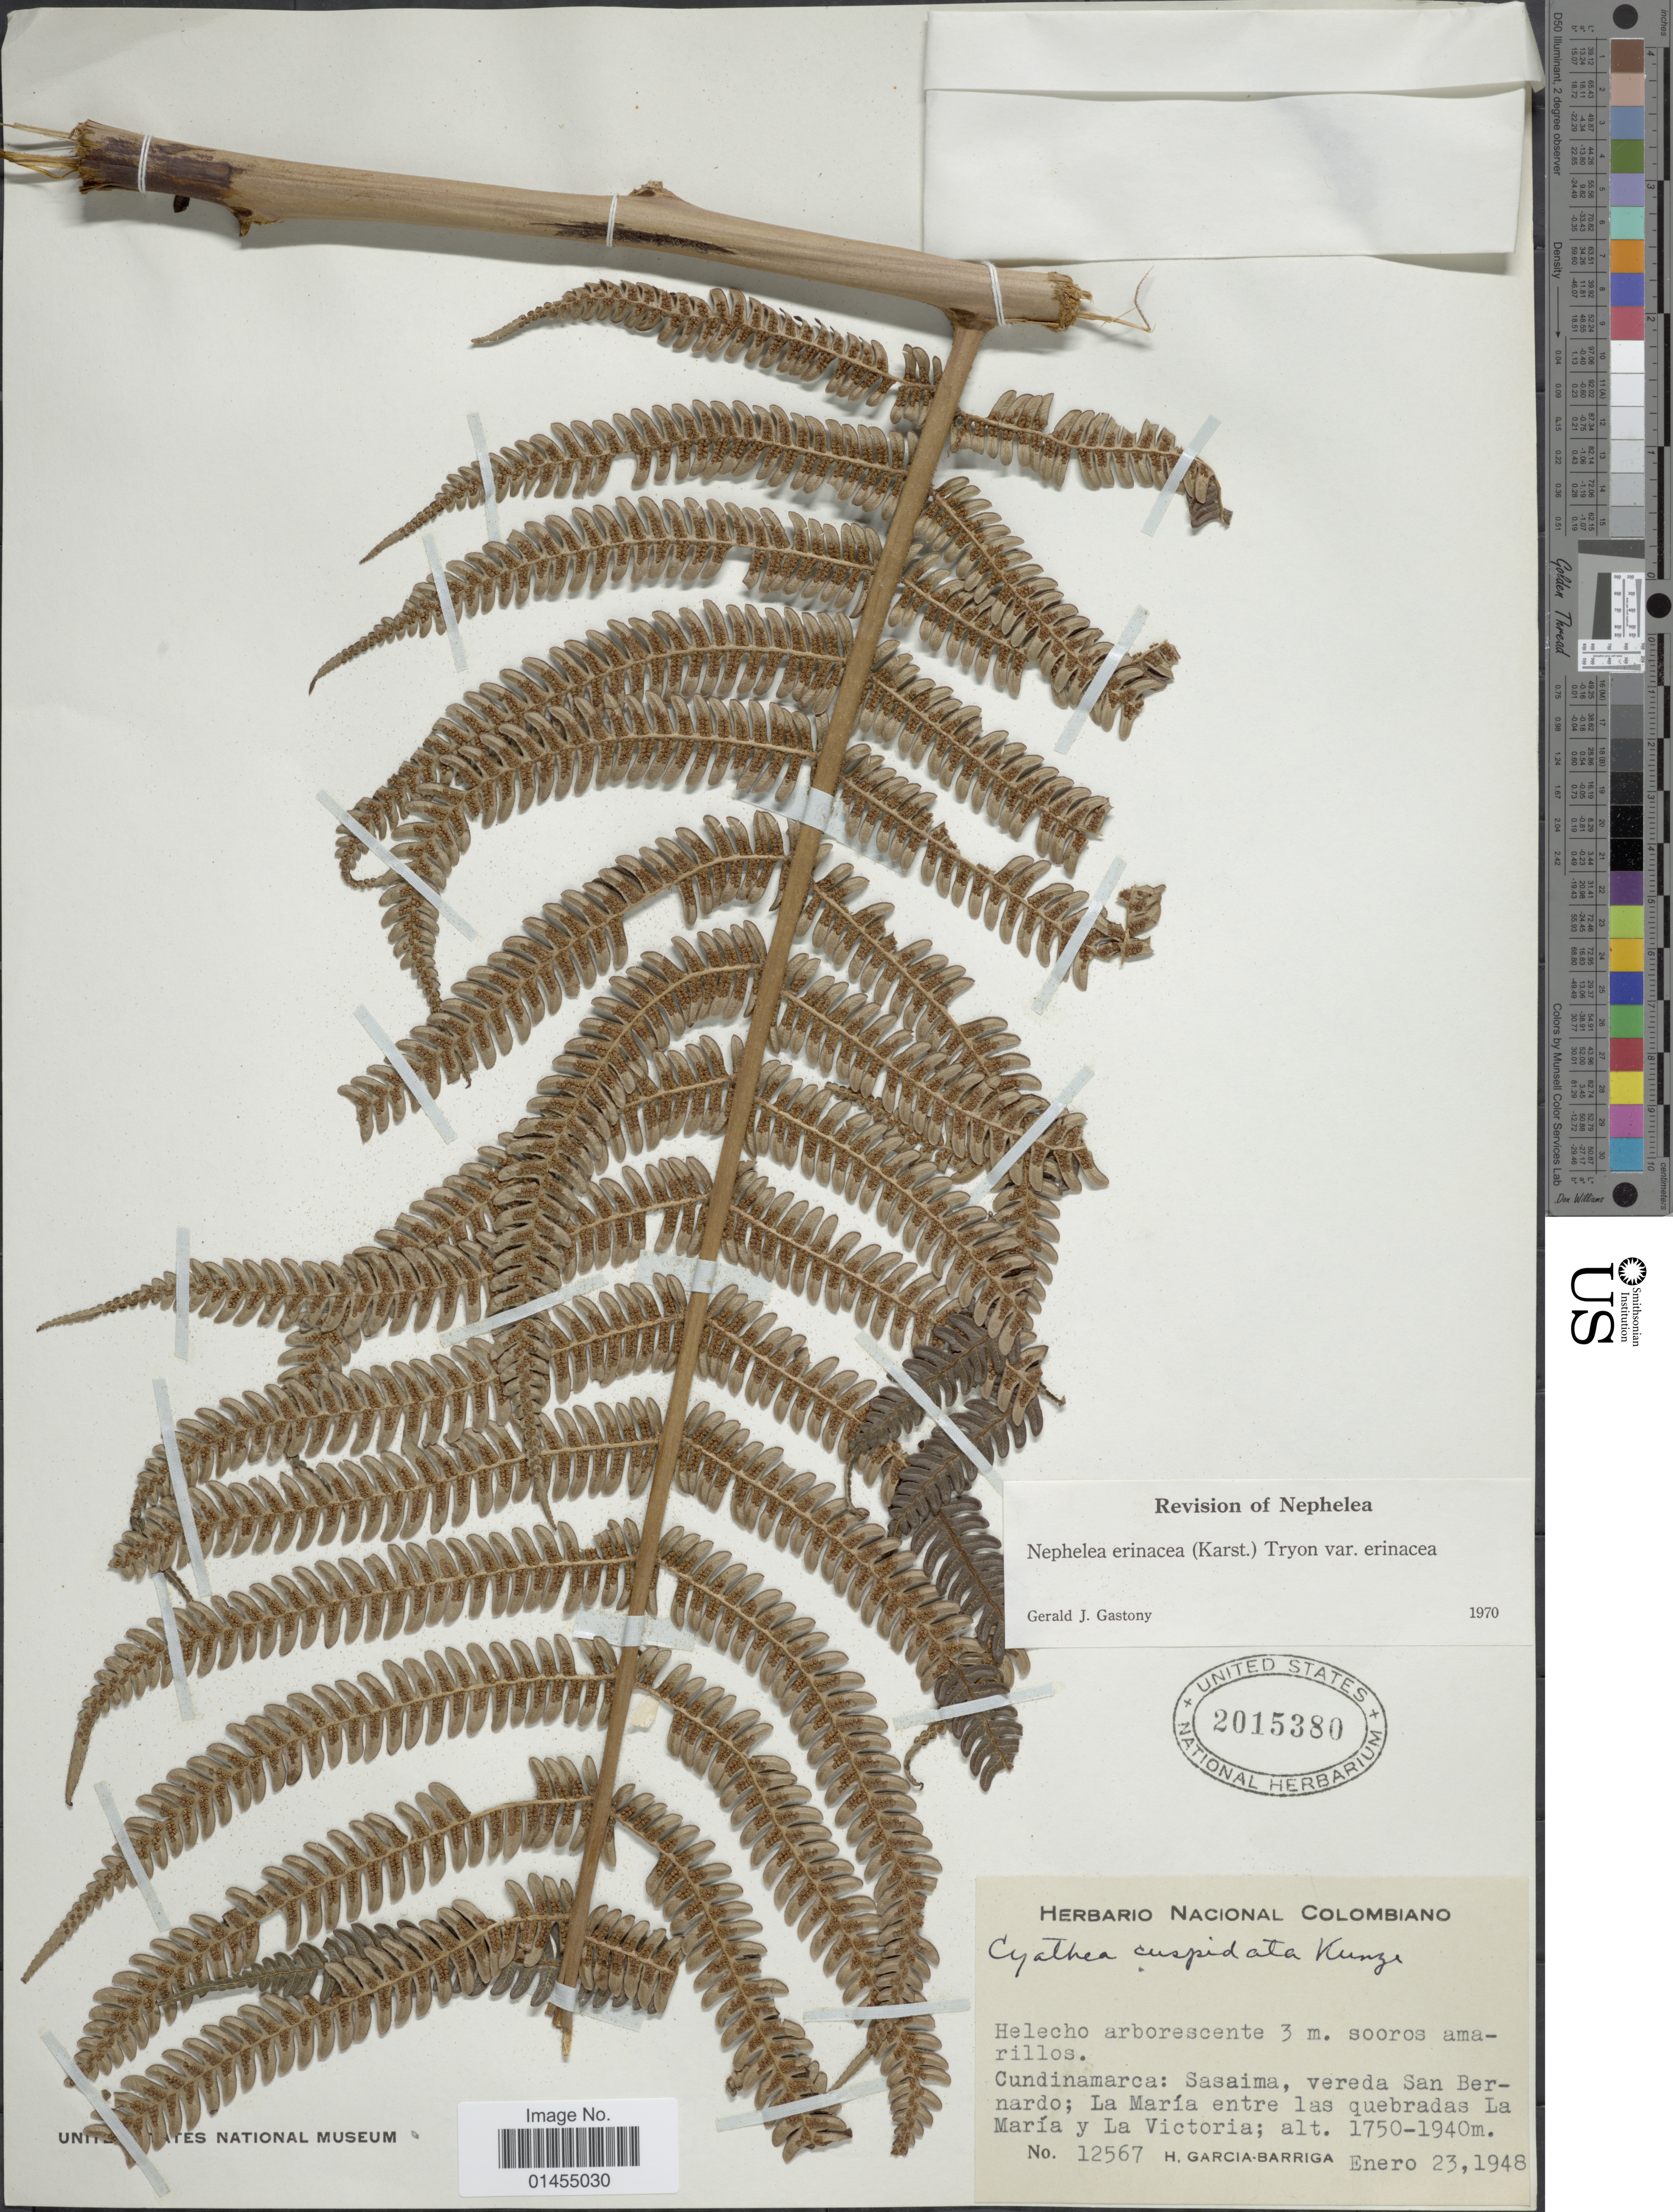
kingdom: Plantae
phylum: Tracheophyta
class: Polypodiopsida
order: Cyatheales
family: Cyatheaceae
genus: Alsophila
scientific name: Alsophila erinacea var. erinacea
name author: (H. Karst.) D.S. Conant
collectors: H. García Barriga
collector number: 12567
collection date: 1948-01-23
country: Colombia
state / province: Cundinamarca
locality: Sasaima, vereda San Bernardino; La María entre las quebradas La María y La Victoria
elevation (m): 1750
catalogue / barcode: US 2015380